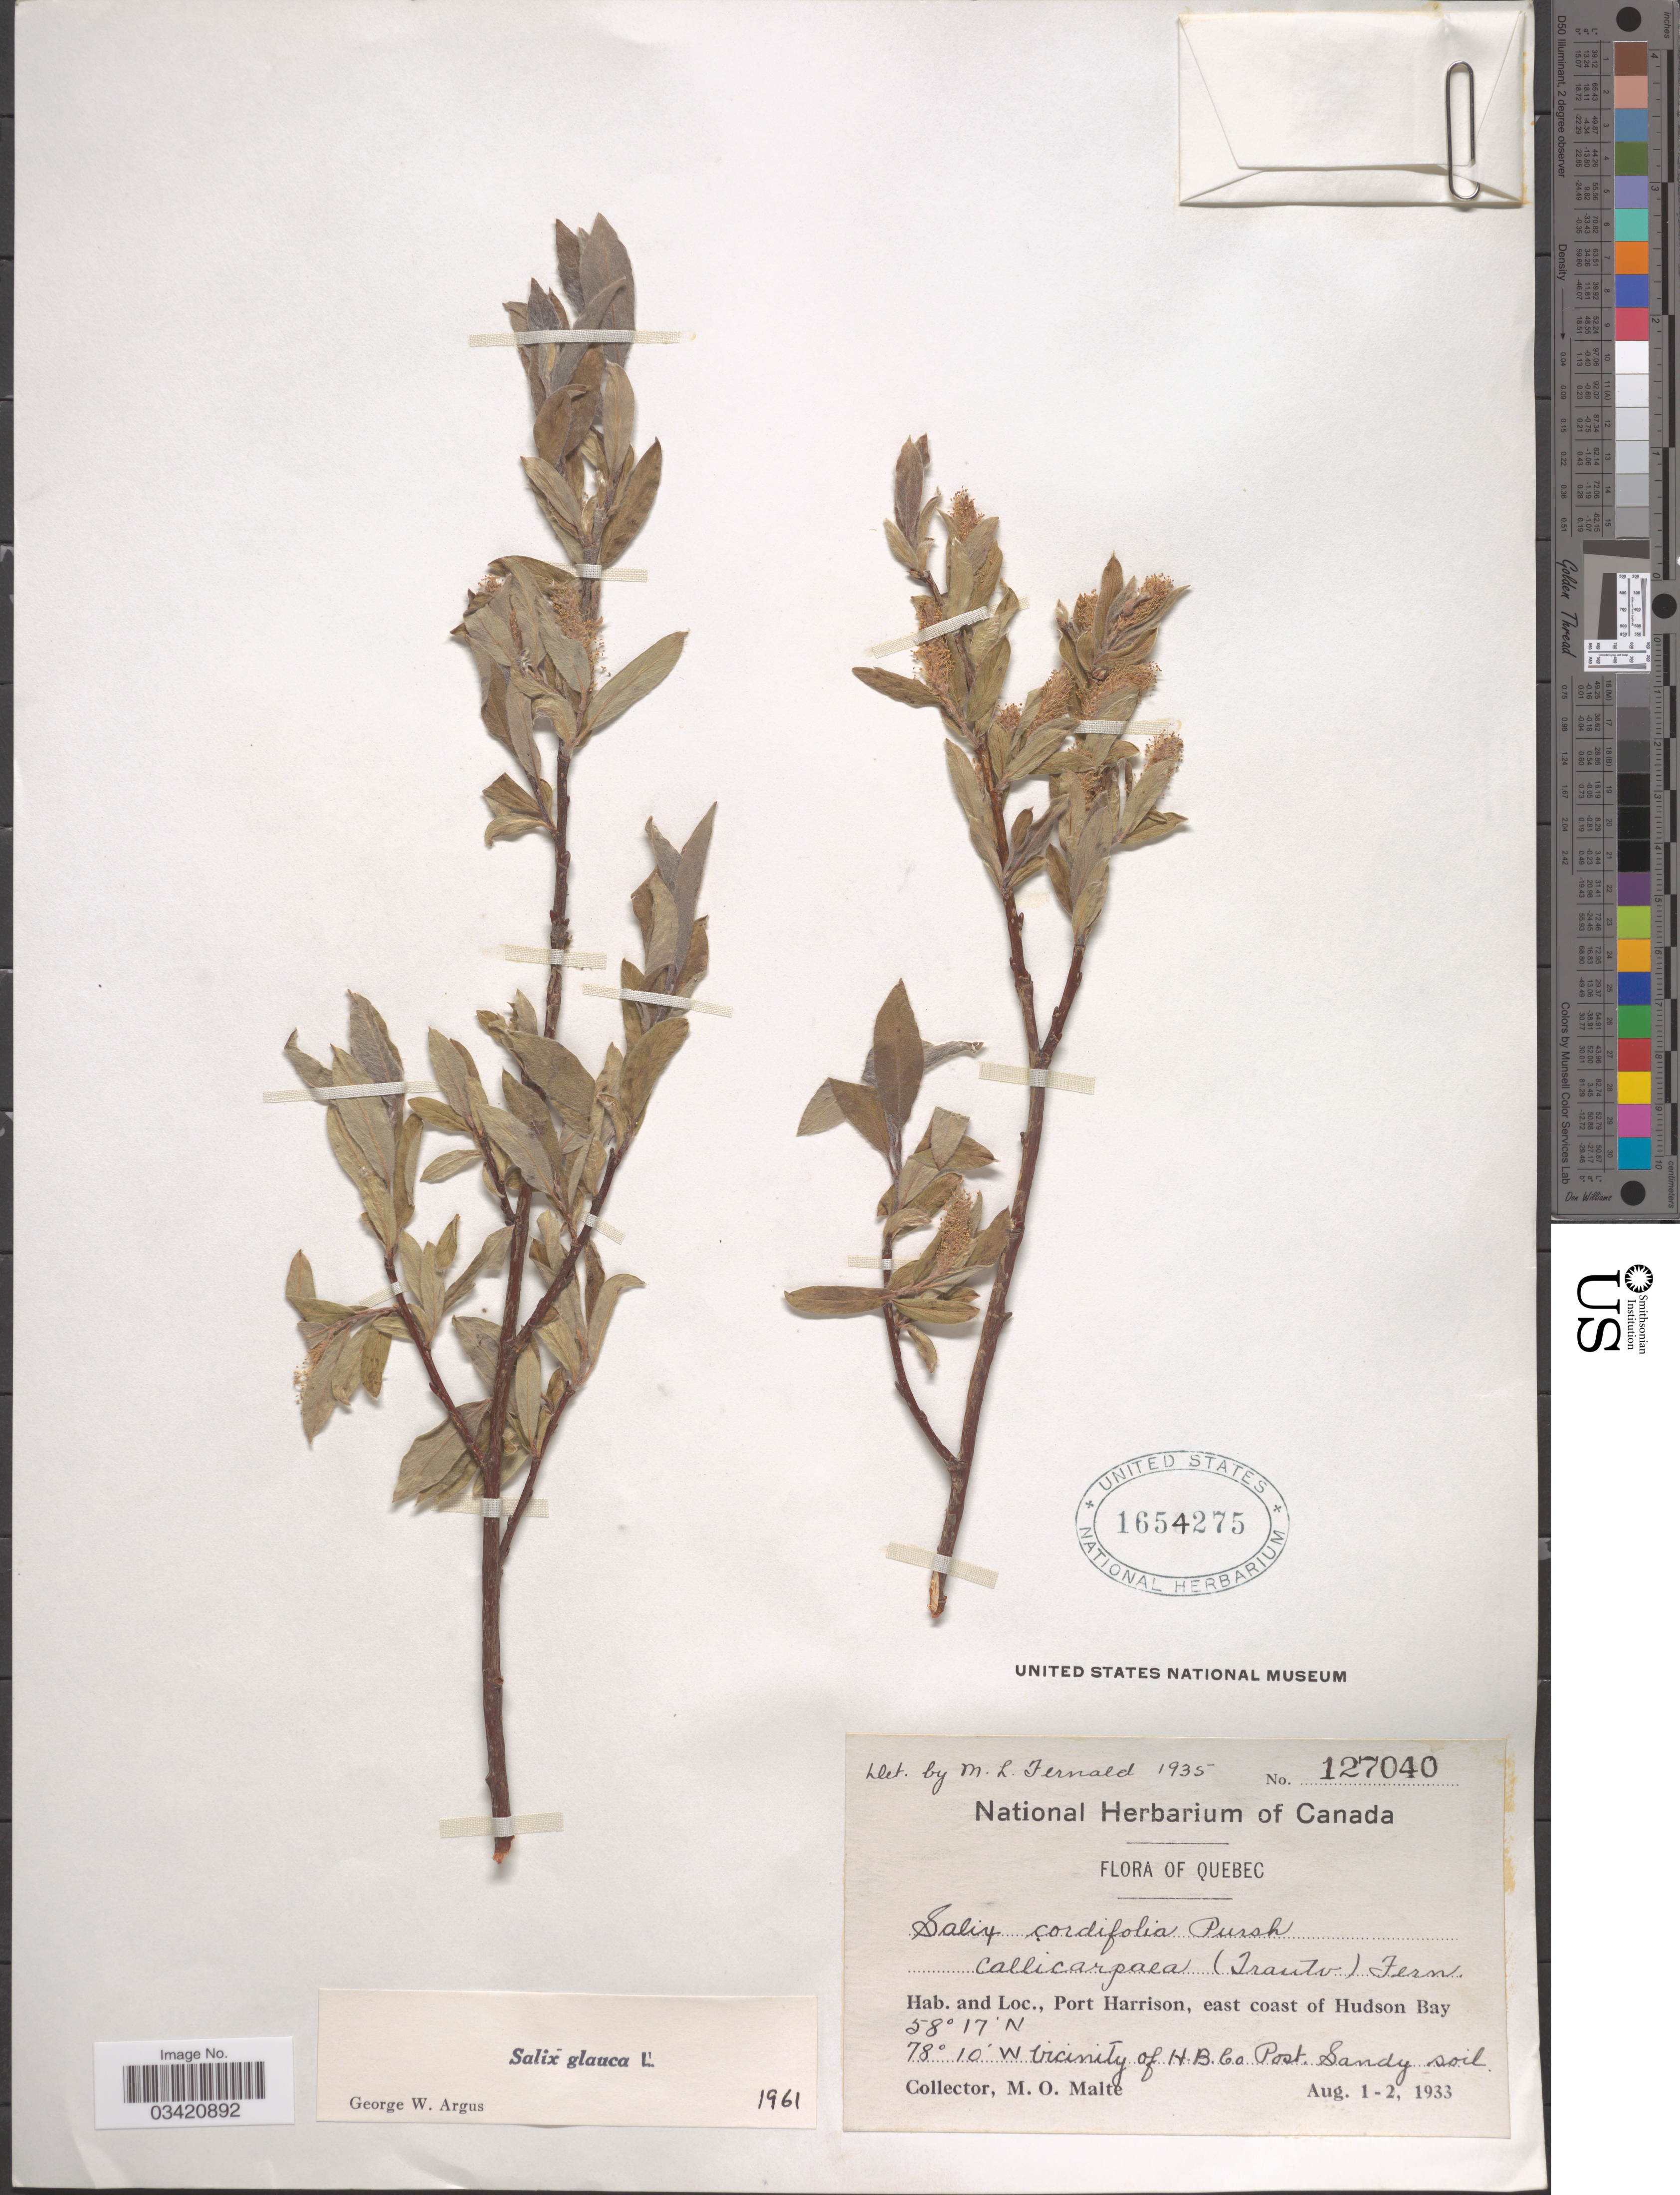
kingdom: Plantae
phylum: Tracheophyta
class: Magnoliopsida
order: Malpighiales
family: Salicaceae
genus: Salix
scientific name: Salix glauca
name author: L.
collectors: M. O. Malte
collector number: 127040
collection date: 1933-08-01/1933-08-02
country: Canada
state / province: Quebec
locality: Port Harrison, east coast of Hudson Bay. Vicinity of H.B. Co. Post.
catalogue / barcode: US 1654275